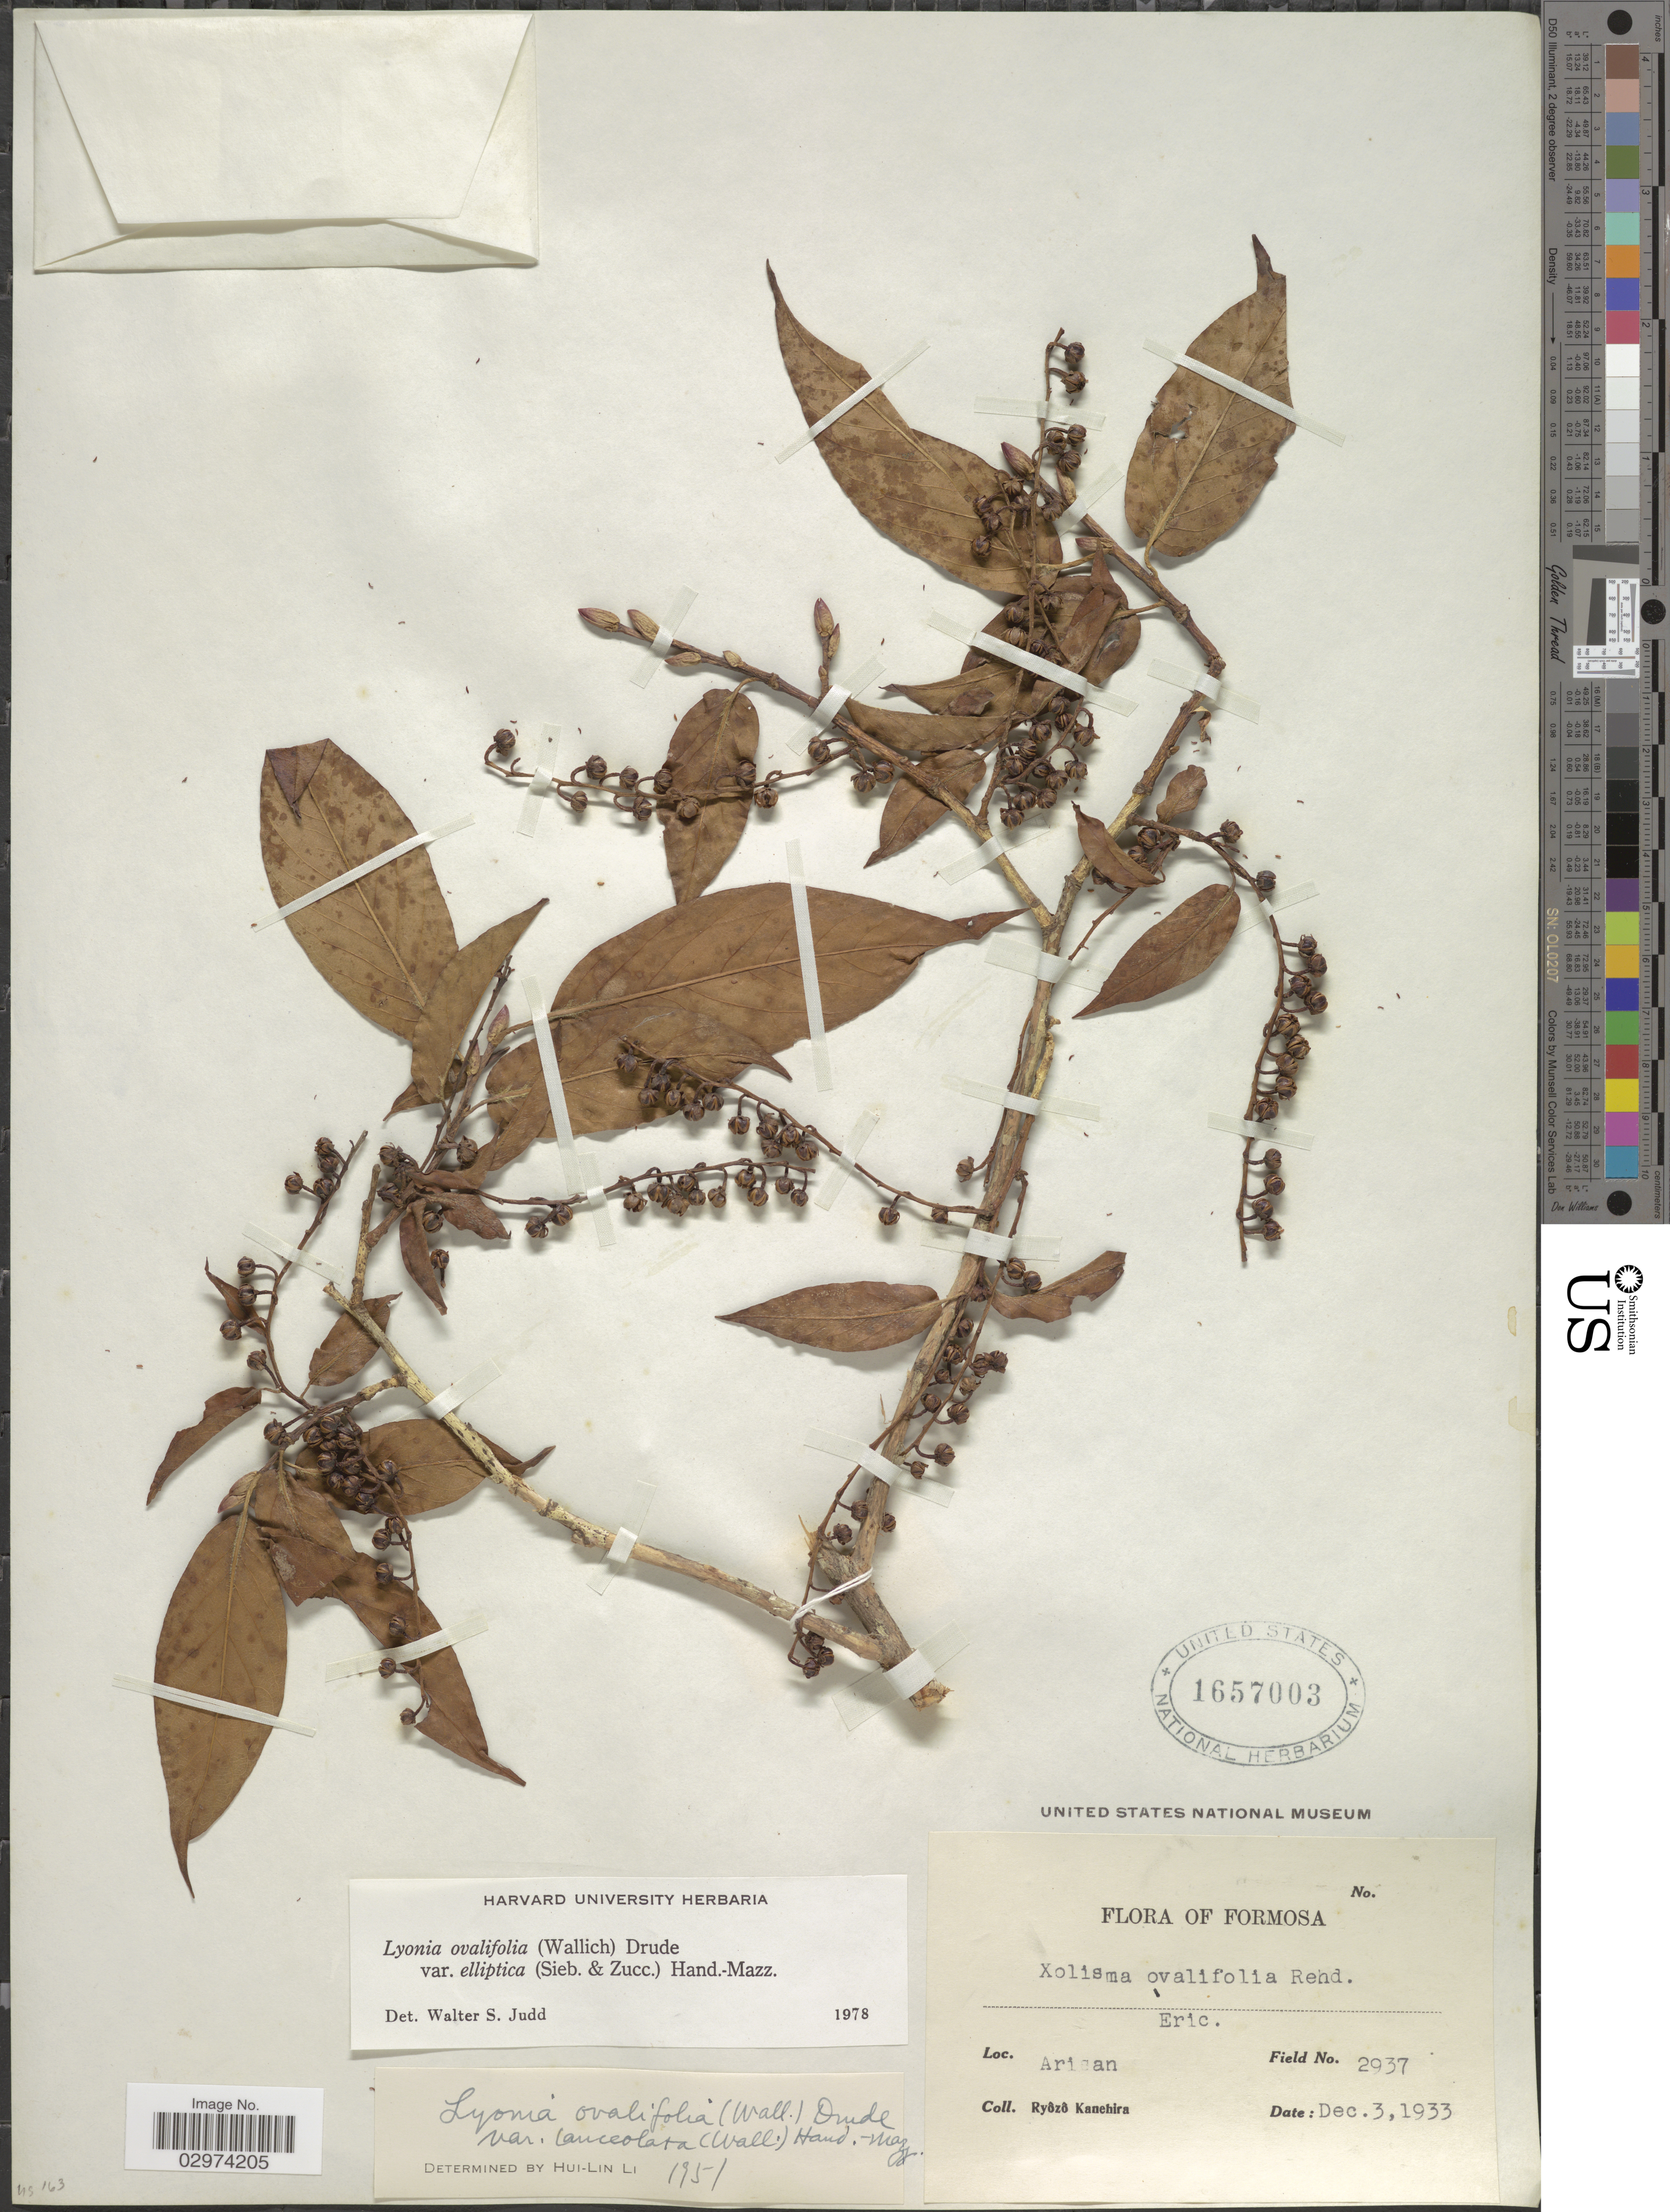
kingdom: Plantae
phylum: Tracheophyta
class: Magnoliopsida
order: Ericales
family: Ericaceae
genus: Lyonia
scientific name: Lyonia ovalifolia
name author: (Wall.) Drude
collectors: R. Kanehira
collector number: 2937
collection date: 1933-12-03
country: Taiwan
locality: Formosa. Arisan.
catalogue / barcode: US 1657003